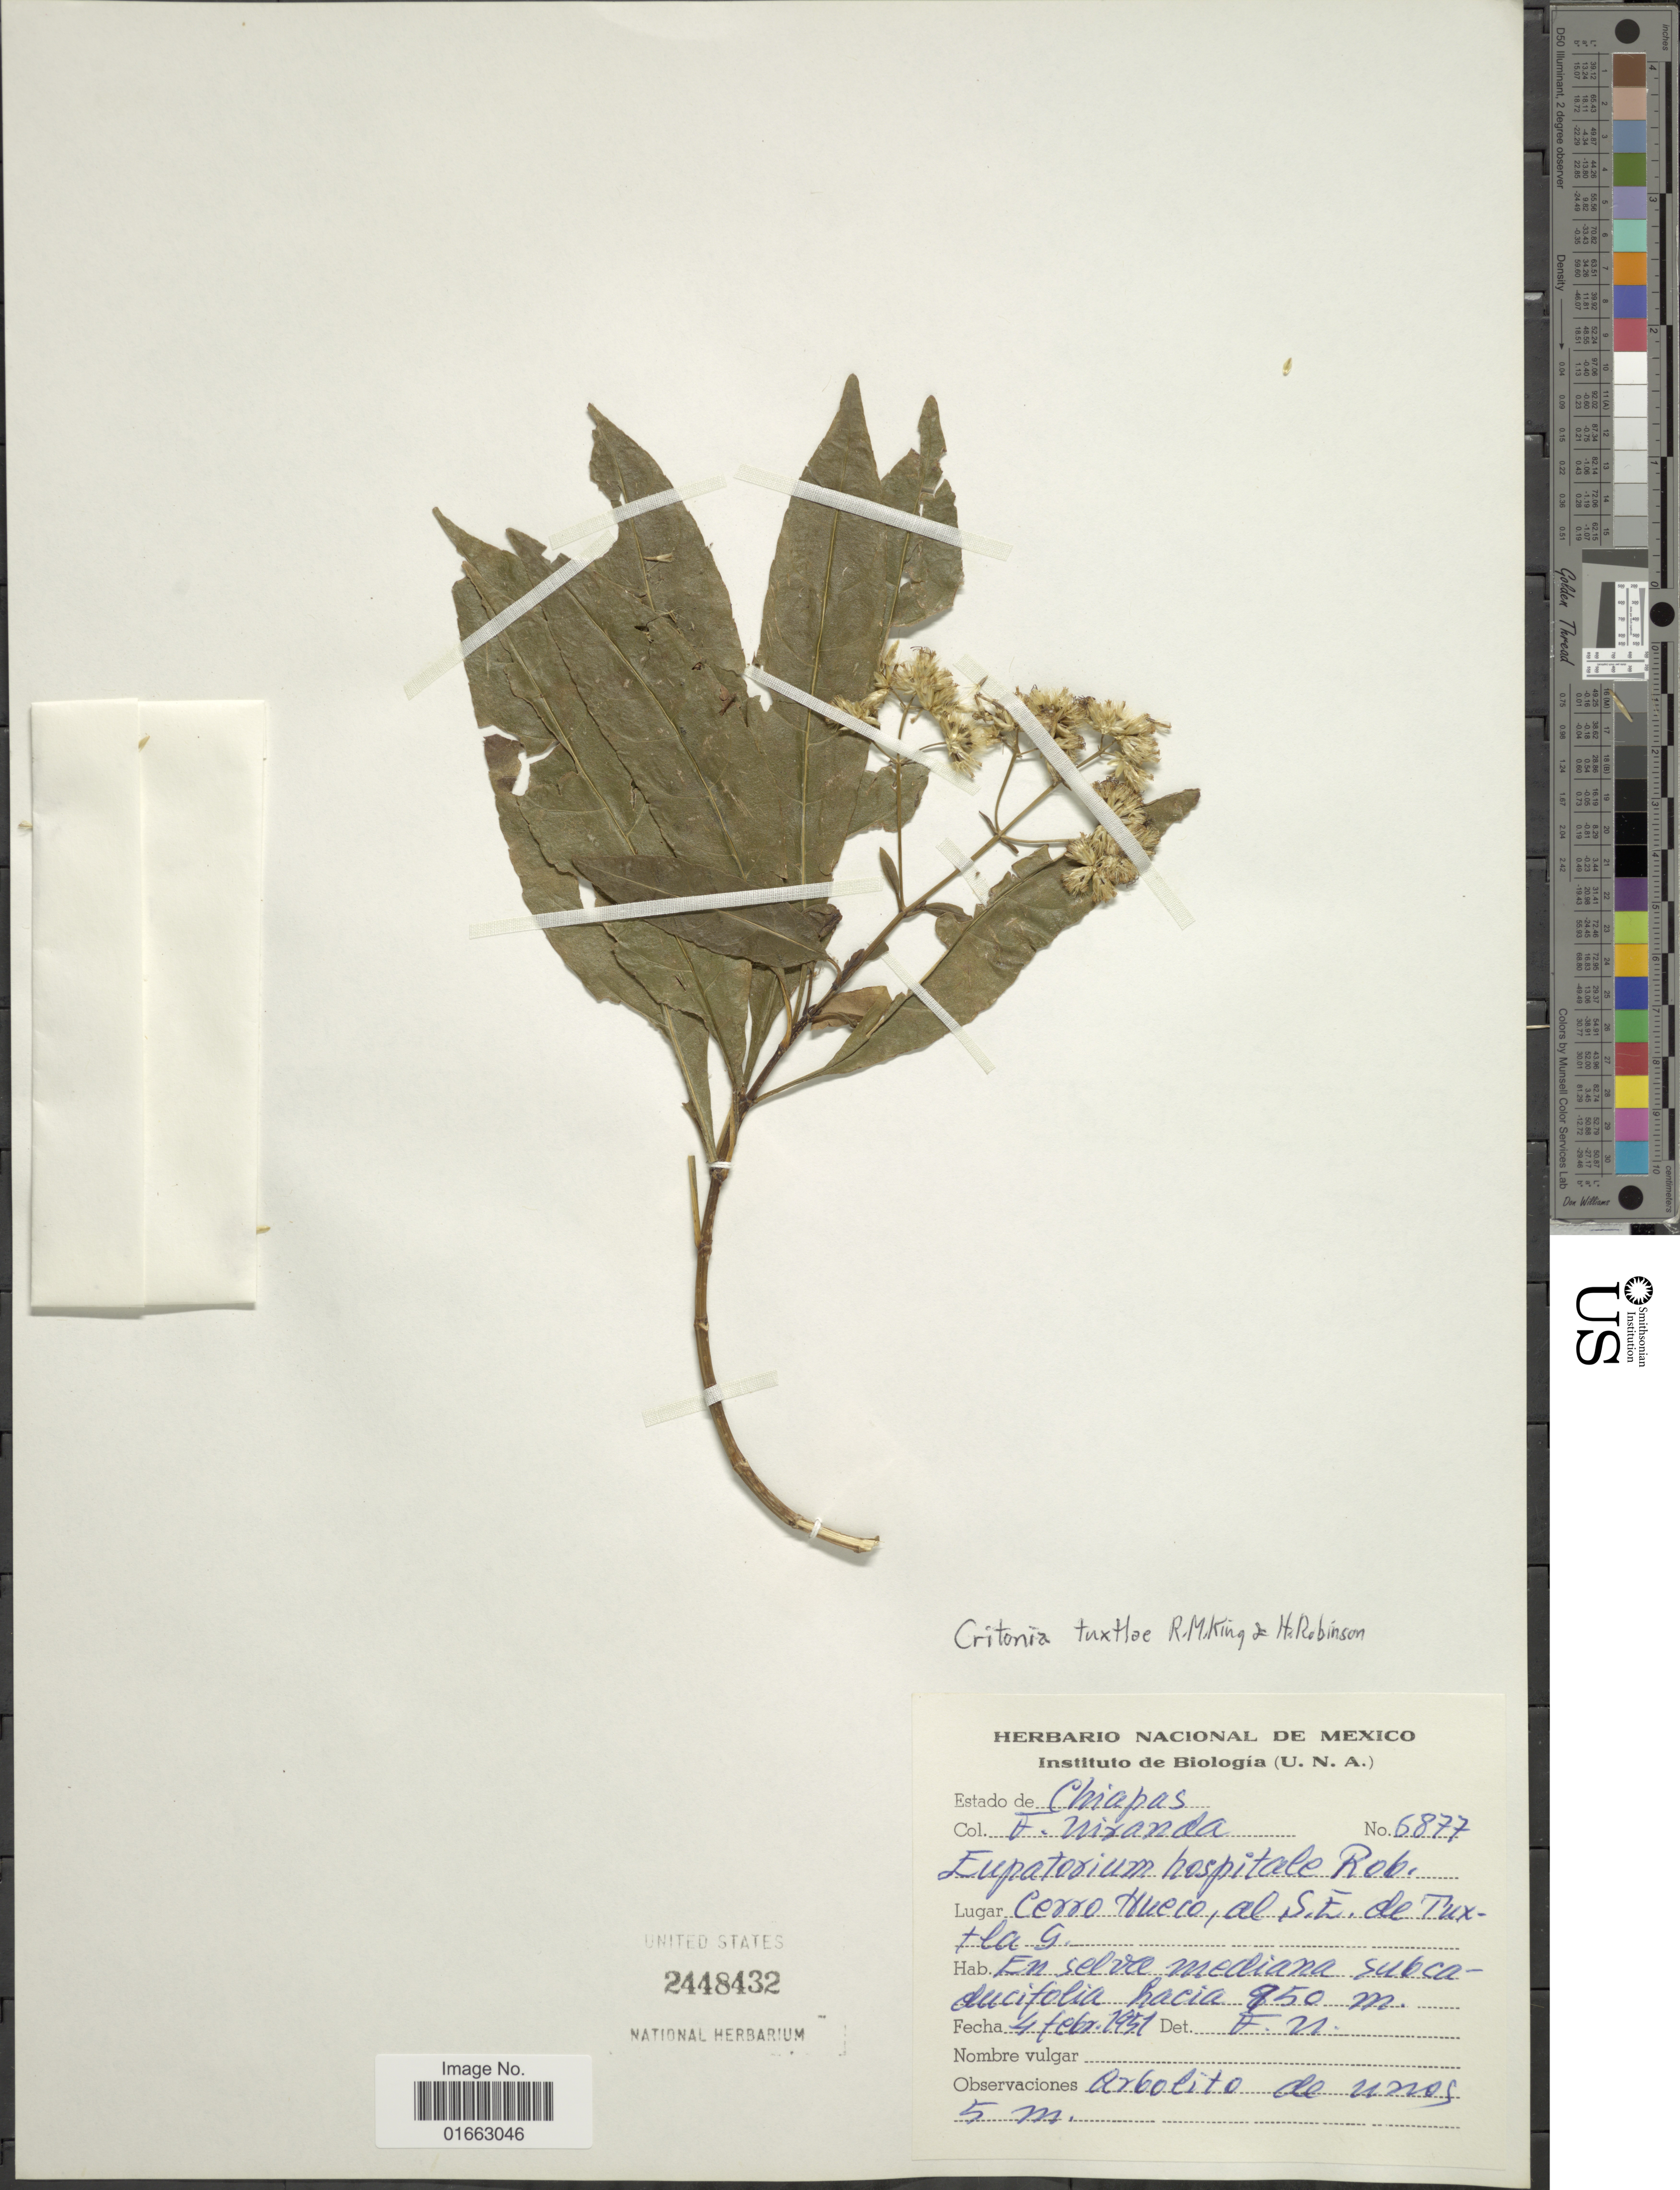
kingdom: Plantae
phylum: Tracheophyta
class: Magnoliopsida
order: Asterales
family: Asteraceae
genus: Critonia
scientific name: Critonia tuxtlae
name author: R.M. King & H. Rob.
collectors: F. Miranda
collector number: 6877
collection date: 1951-02-04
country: Mexico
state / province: Chiapas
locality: Cerro Hueco, al S.E. de Tuxtla G., en selva mediana subcaducifolia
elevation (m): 950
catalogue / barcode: US 2448432